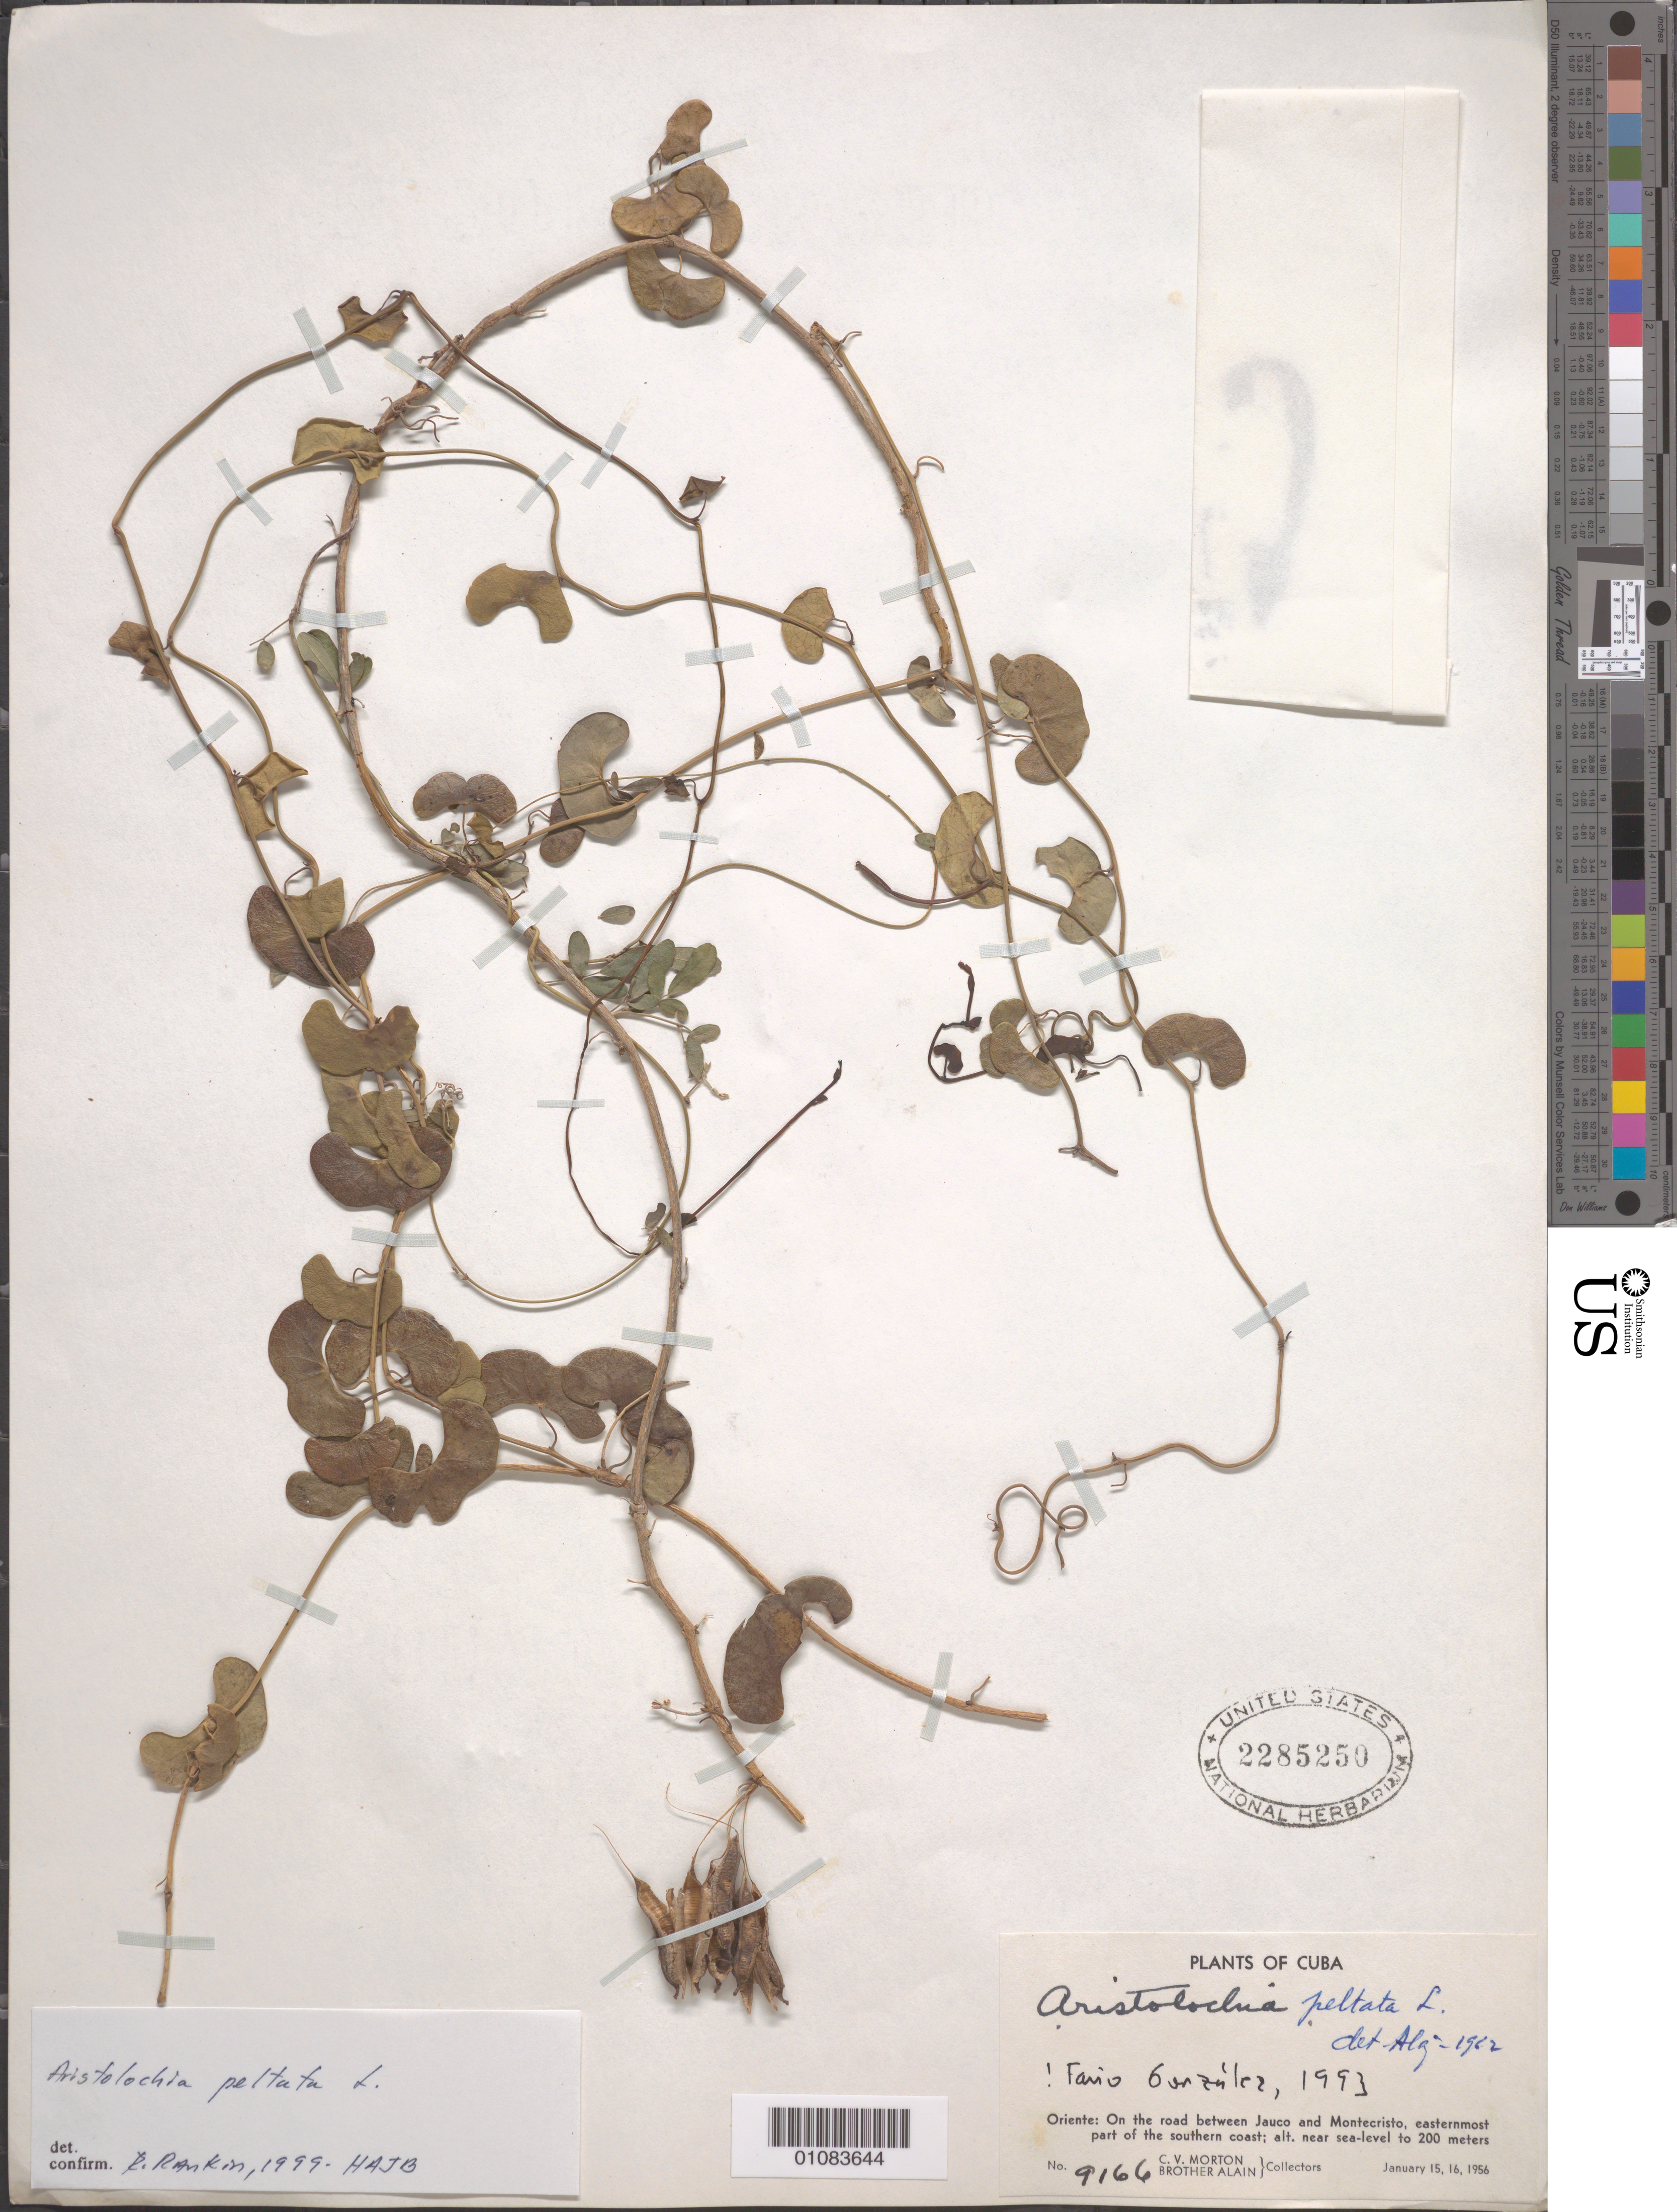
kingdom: Plantae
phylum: Tracheophyta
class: Magnoliopsida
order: Piperales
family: Aristolochiaceae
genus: Aristolochia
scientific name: Aristolochia peltata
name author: L.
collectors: C. V. Morton & A. H. Liogier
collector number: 9166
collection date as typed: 15 Jan 1956 and 16 Jan 1956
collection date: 1956-01-15,1956-01-16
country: Cuba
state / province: Guantánamo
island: Cuba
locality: Oriente: On the road between Jauco and MOntecristo, easternmost part of the southern coast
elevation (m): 0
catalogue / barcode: US 2285250